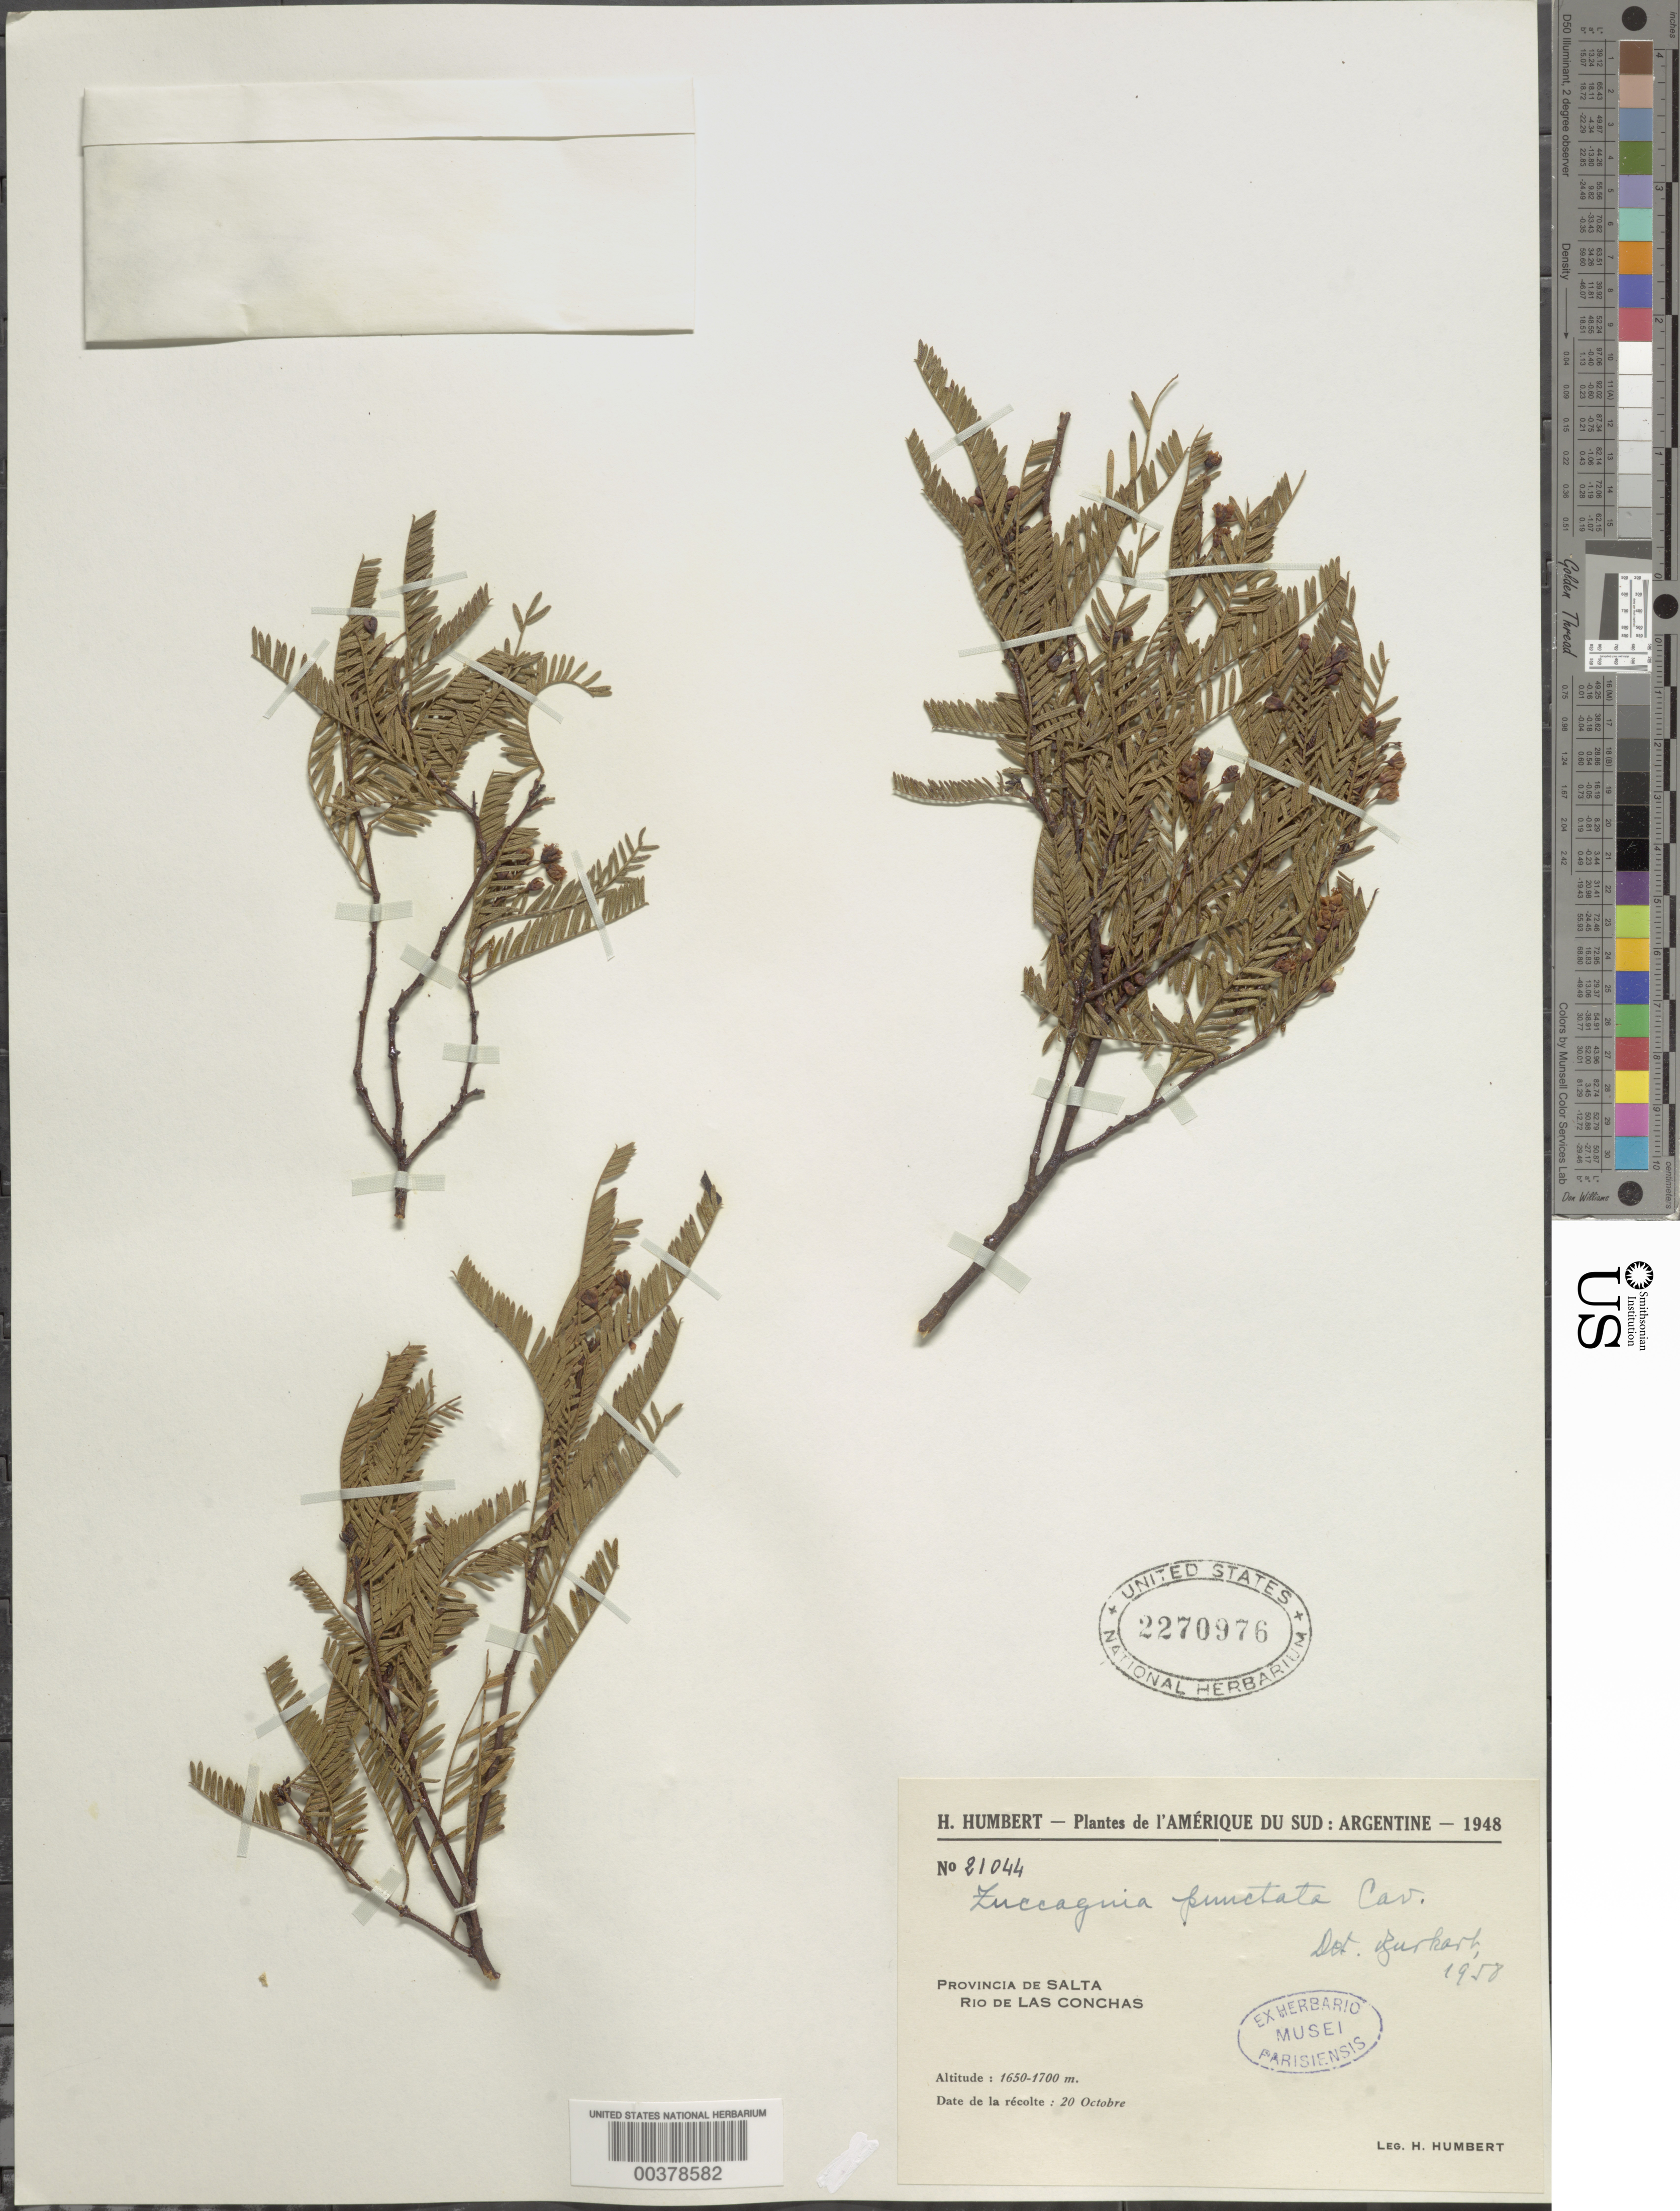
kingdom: Plantae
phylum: Tracheophyta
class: Magnoliopsida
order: Fabales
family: Fabaceae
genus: Zuccagnia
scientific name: Zuccagnia punctata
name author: Cav.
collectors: H. Humbert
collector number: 21044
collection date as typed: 20 Oct 1948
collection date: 1948-10-20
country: Argentina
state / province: Salta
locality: Rio de las Conchas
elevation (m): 1650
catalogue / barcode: US 2270976